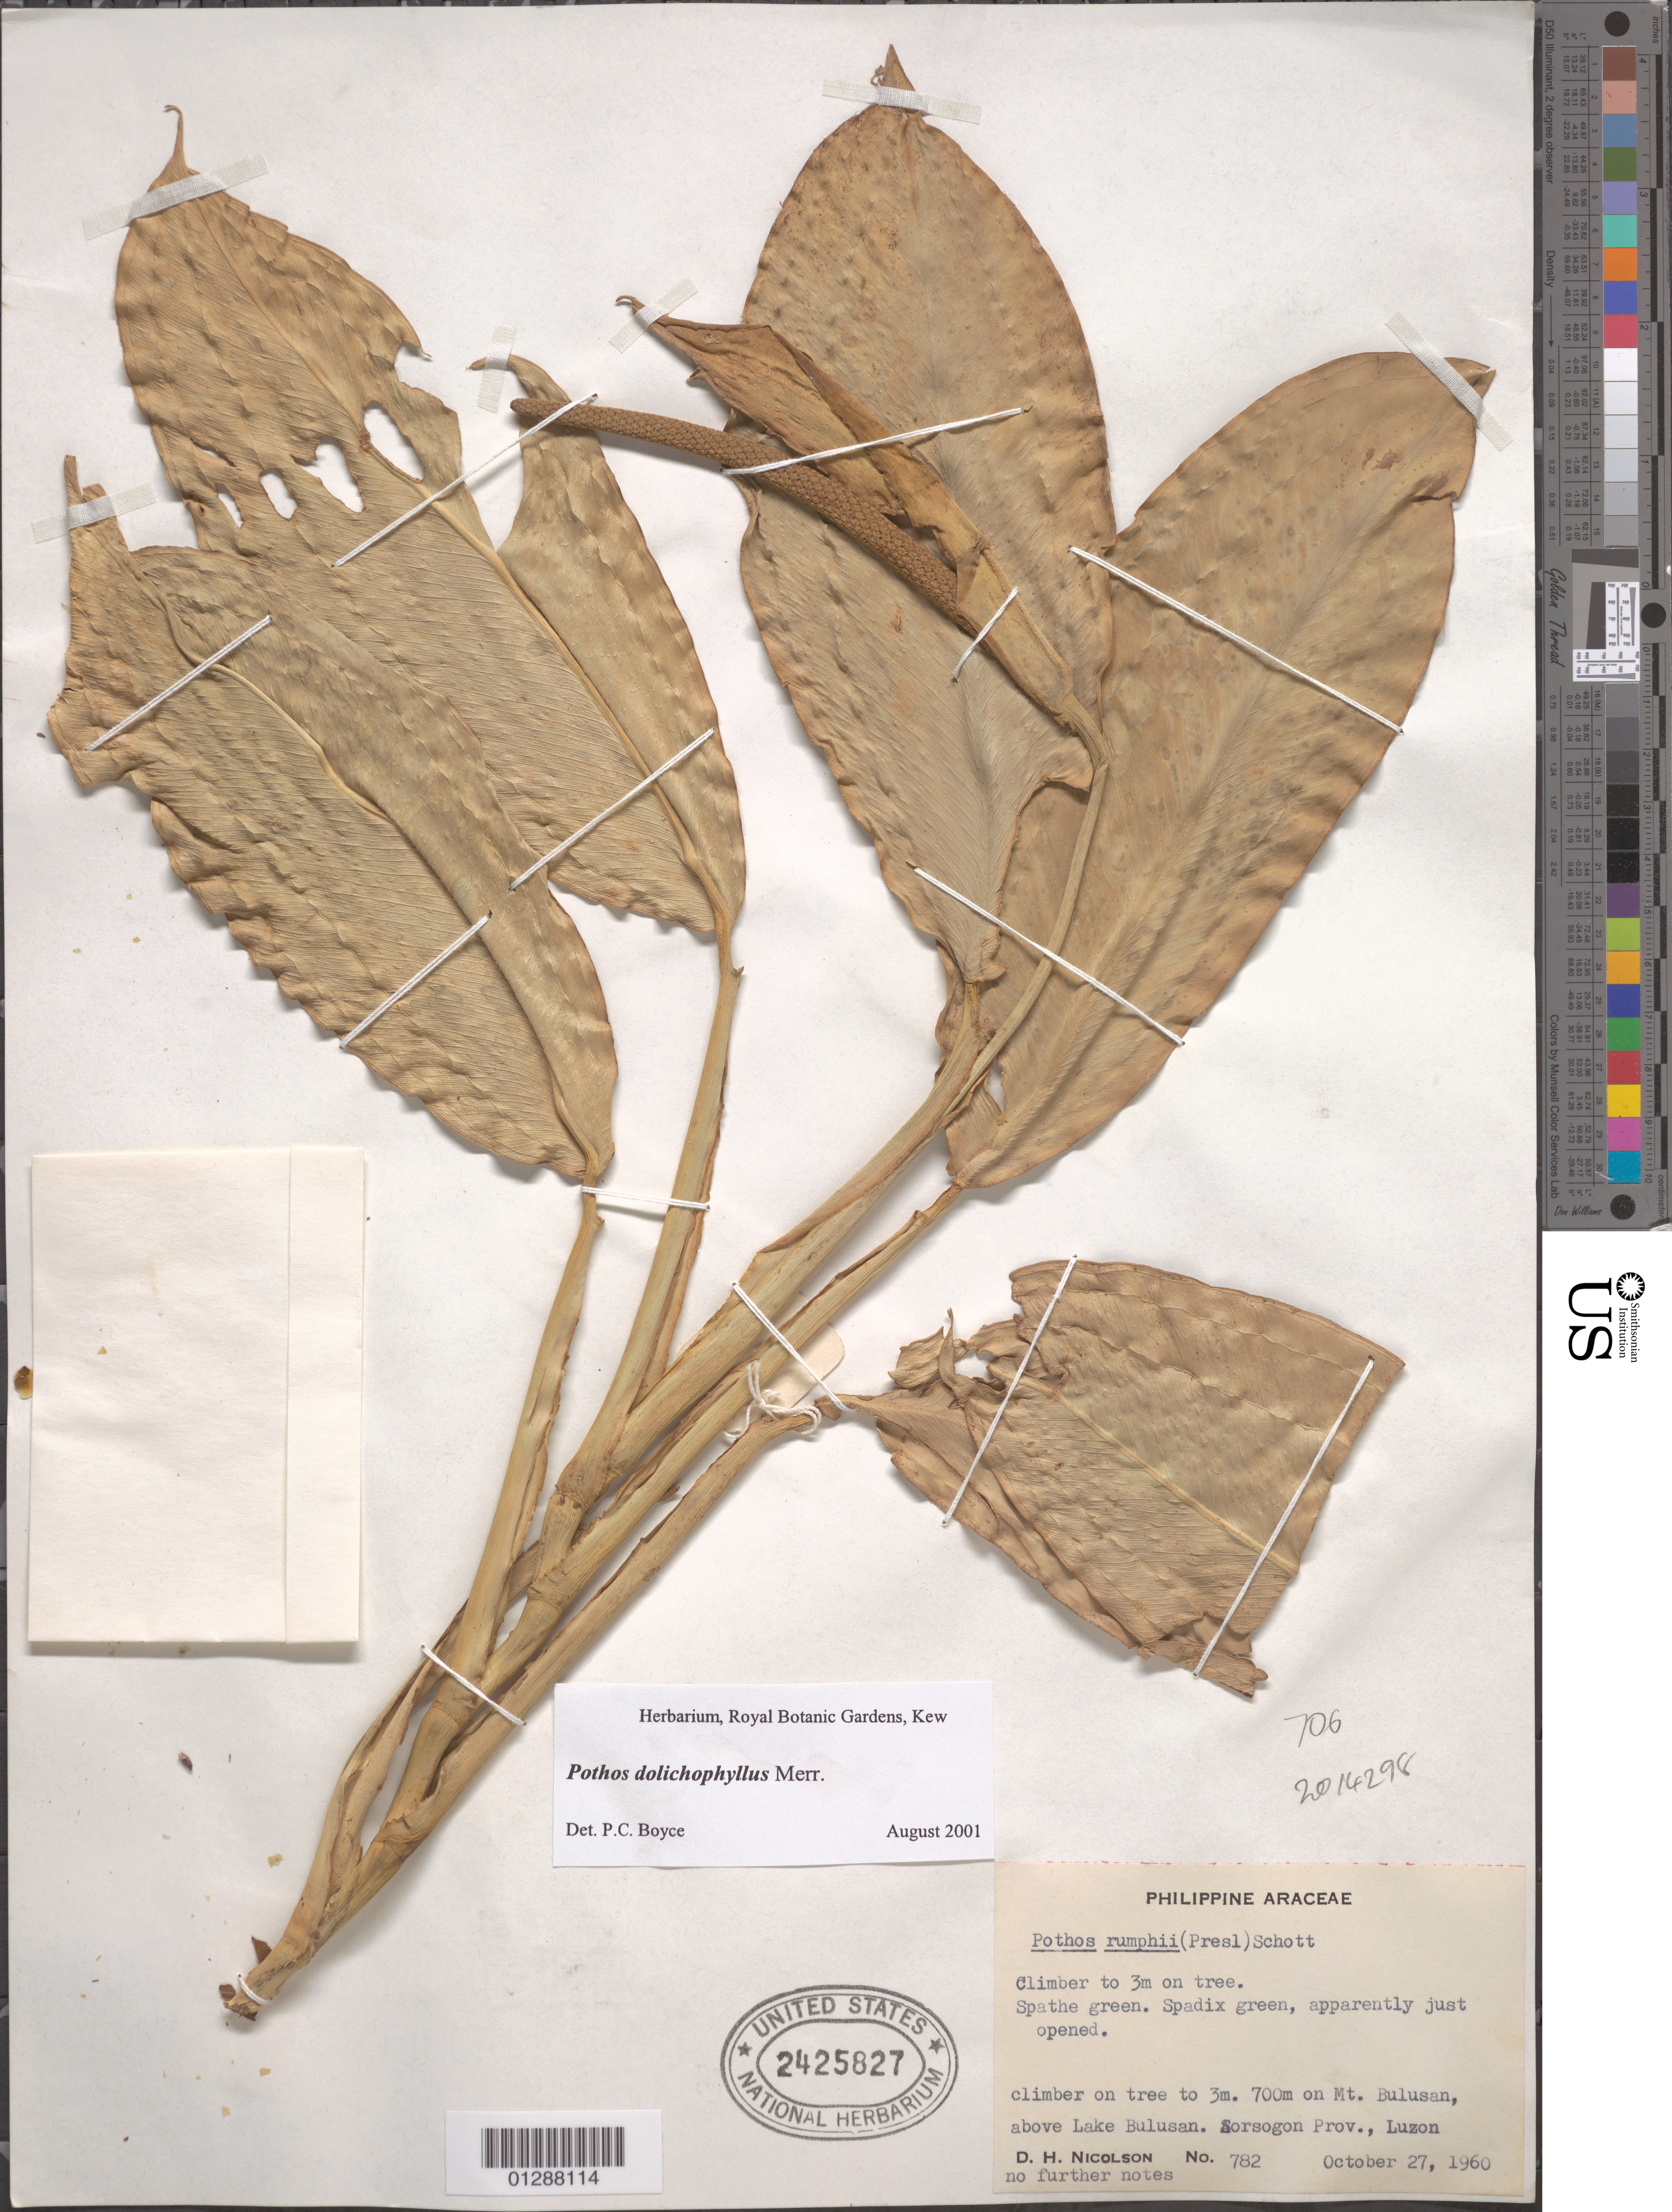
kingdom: Plantae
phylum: Tracheophyta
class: Liliopsida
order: Alismatales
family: Araceae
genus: Pothos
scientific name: Pothos dolichophyllus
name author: Merr.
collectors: D. H. Nicolson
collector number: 782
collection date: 1960-10-27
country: Philippines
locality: Mt. Bulusan, above Lake Bulusan. Sorsogon Prov., Luzon.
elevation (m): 700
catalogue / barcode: US 2425827